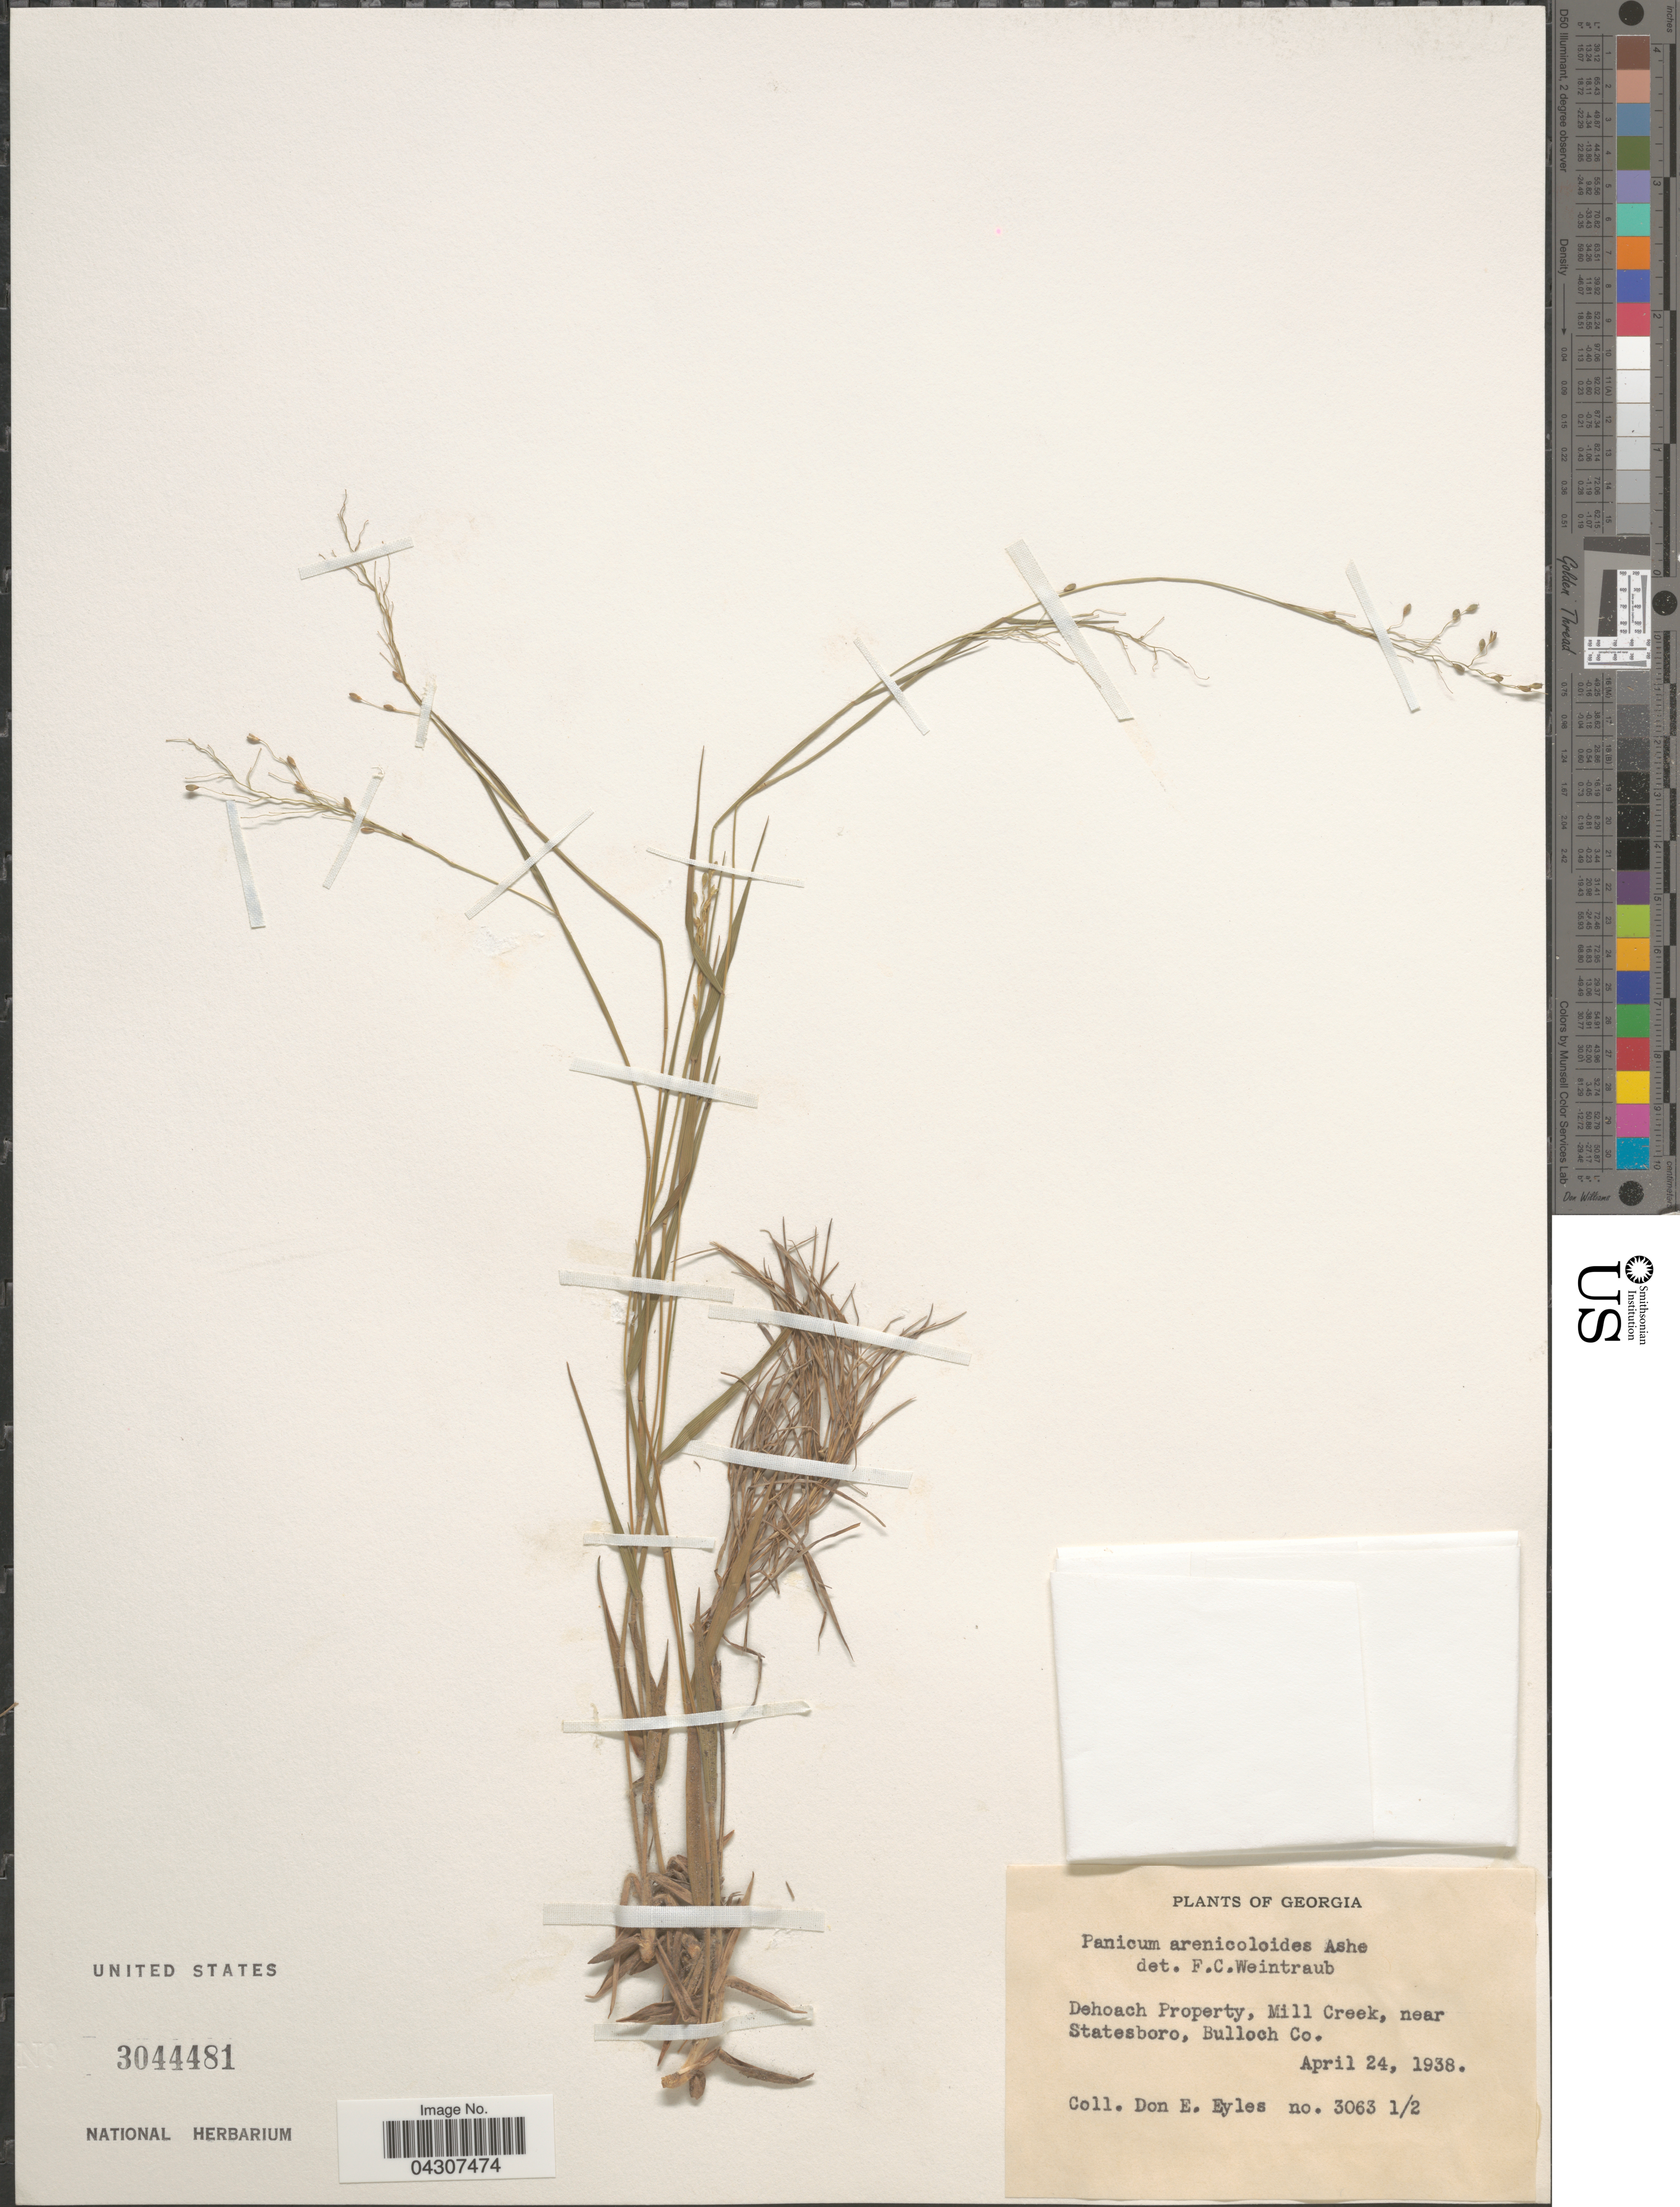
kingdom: Plantae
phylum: Tracheophyta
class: Liliopsida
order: Poales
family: Poaceae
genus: Dichanthelium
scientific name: Dichanthelium aciculare var. ramosum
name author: (Griseb.) Davidse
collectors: D. Eyles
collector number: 3063 1/2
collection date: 1938-04-24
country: United States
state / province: Georgia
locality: Dehoach Property, Mill Creek, near Statesboro, Bulloch Co.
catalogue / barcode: US 3044481